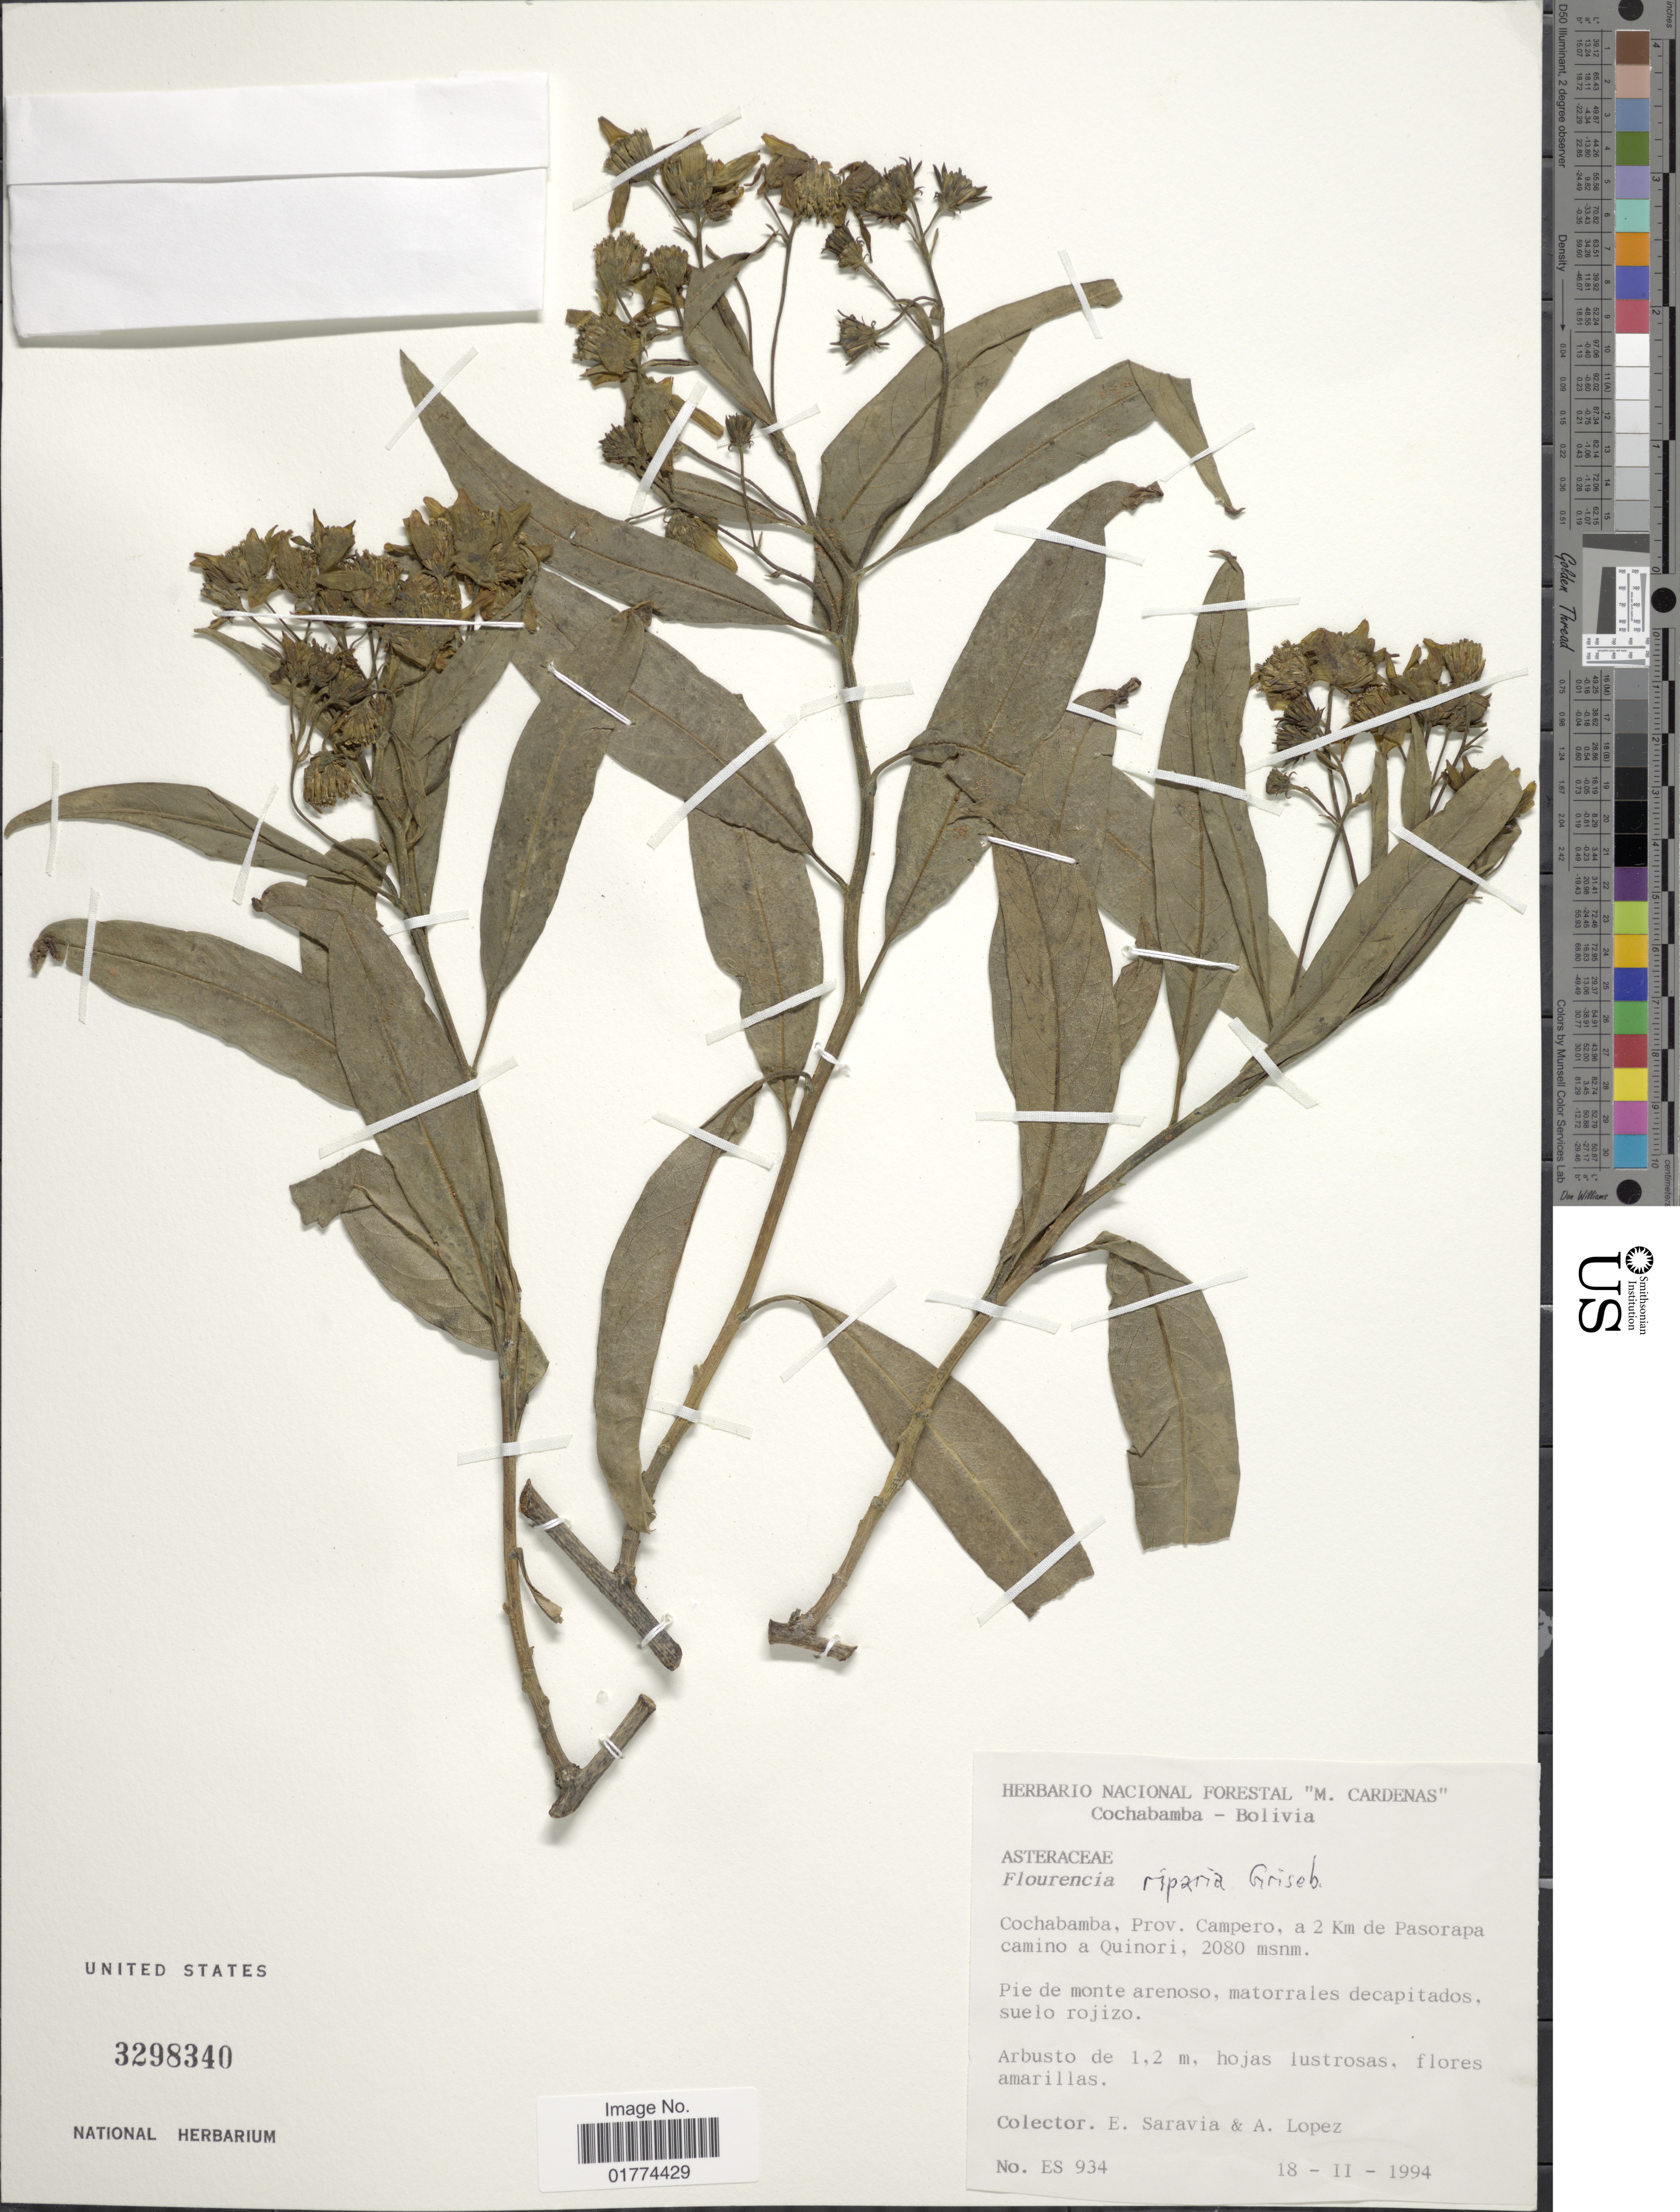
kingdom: Plantae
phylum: Tracheophyta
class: Magnoliopsida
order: Asterales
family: Asteraceae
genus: Flourensia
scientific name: Flourensia heterolepis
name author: S.F. Blake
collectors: E. Saravia & A. Lopez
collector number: ES 934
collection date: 1994-02-18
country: Bolivia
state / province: Cochabamba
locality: Prov. Campero, a 2 Km de Pasorapa, camino a Quinori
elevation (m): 2080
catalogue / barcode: US 3298340